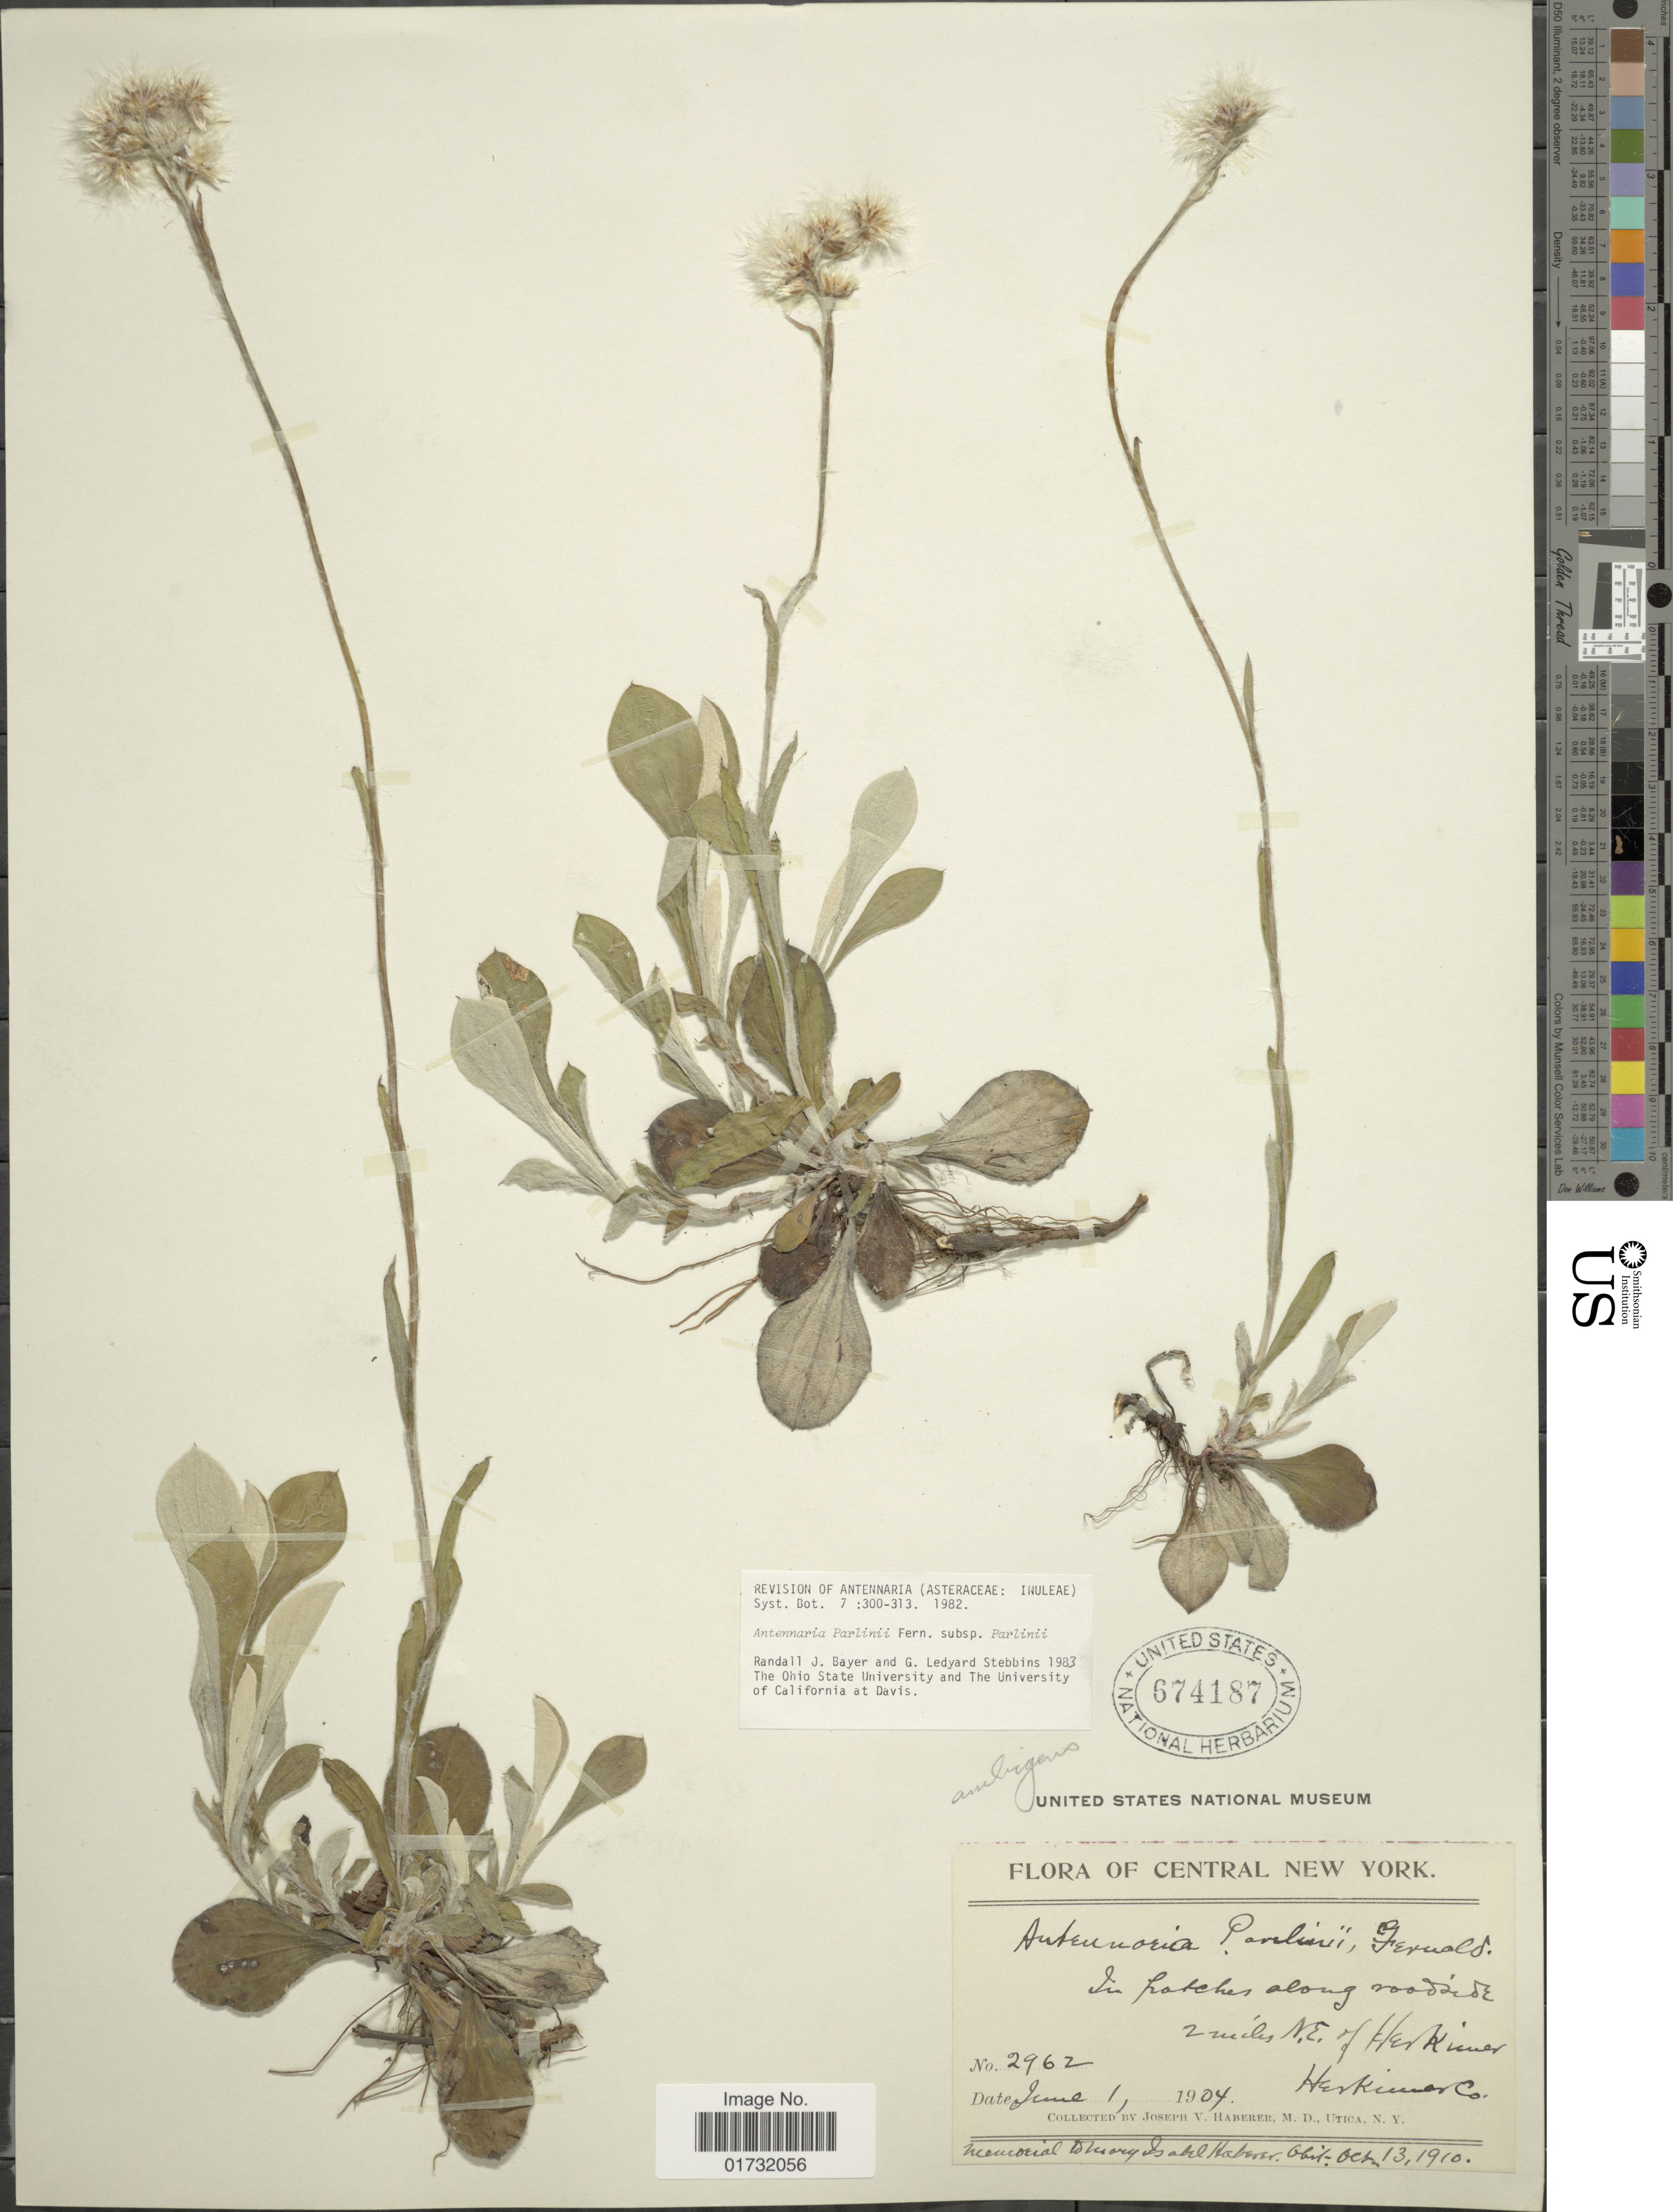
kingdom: Plantae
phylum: Tracheophyta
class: Magnoliopsida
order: Asterales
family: Asteraceae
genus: Antennaria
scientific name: Antennaria parlinii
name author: Fernald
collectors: J. V. Haberer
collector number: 2962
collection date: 1904-06-01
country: United States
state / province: New York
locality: Central New York. 2 miles N.E. of Herkimer. Herkimer Co.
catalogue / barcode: US 674187